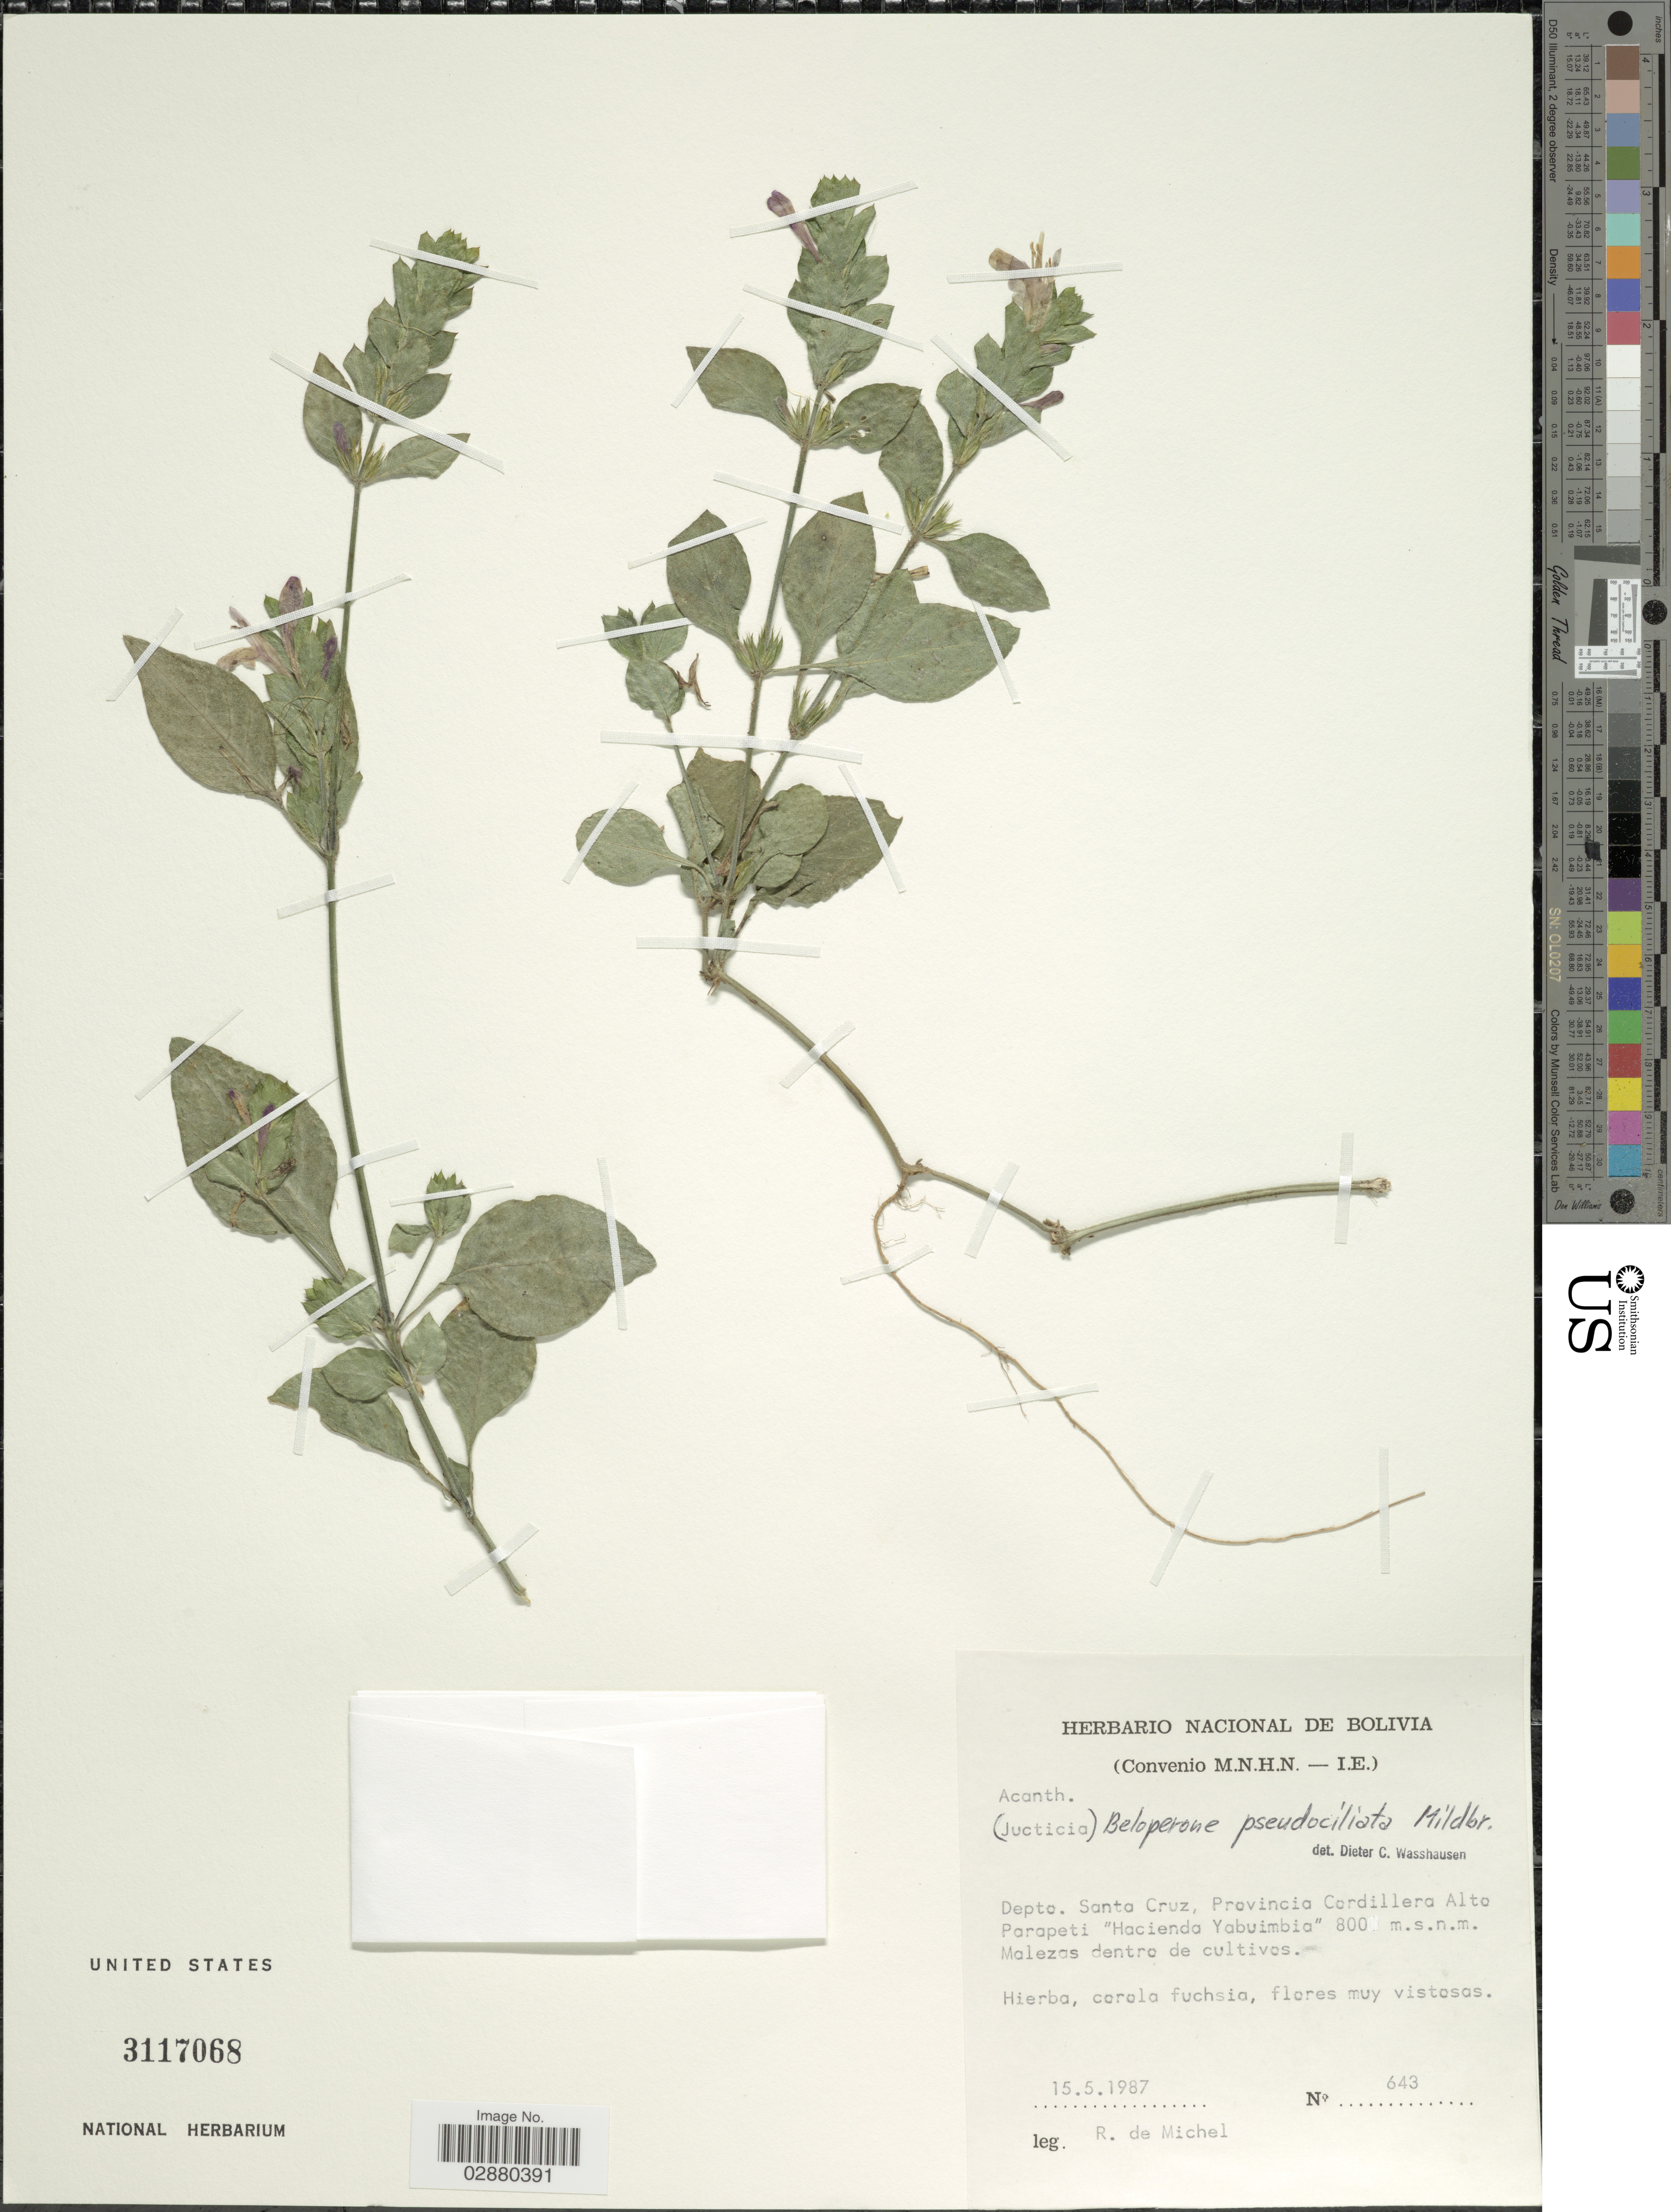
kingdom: Plantae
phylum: Tracheophyta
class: Magnoliopsida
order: Lamiales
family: Acanthaceae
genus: Justicia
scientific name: Justicia ramulosa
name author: (Morong) V.A.W. Graham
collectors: d. Michel R.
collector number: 643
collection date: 1987-05-15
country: Bolivia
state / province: Santa Cruz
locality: Depto. Santa Cruz, Provincia Cordillera Alto Parapeti "Hacienda Yabuimba".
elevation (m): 800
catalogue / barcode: US 3117068